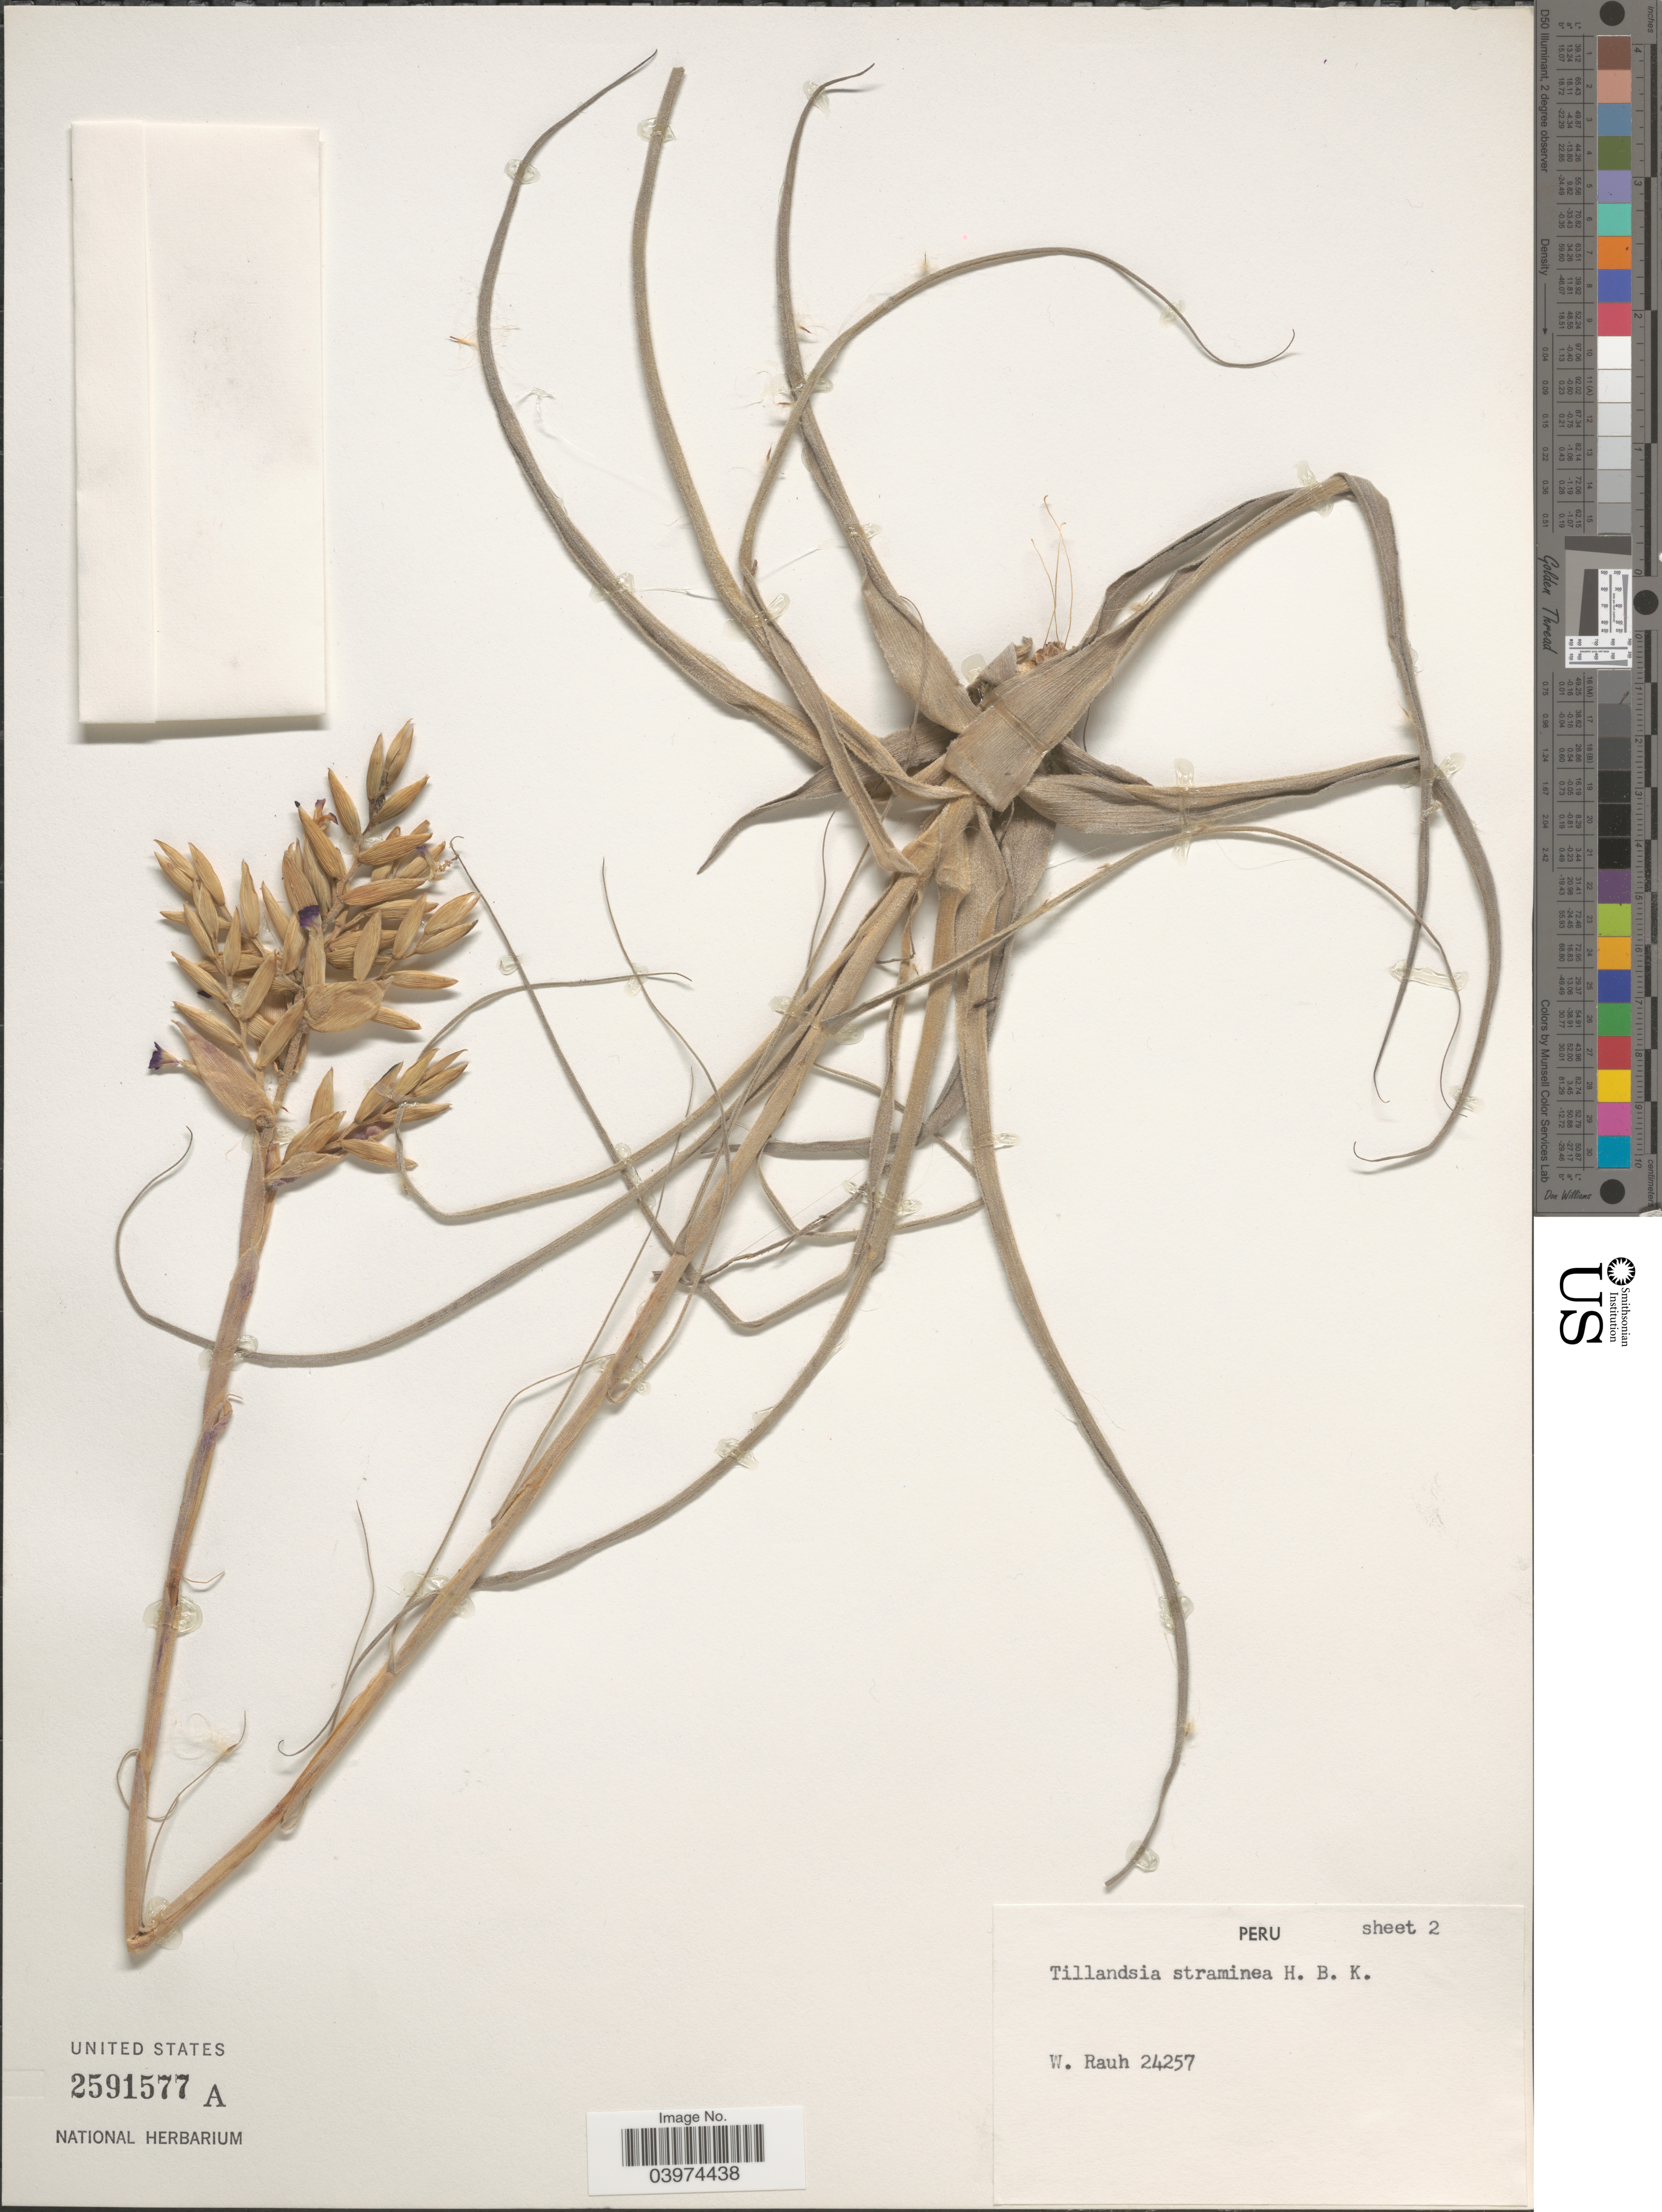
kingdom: Plantae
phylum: Tracheophyta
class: Liliopsida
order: Poales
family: Bromeliaceae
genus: Tillandsia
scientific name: Tillandsia straminea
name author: Kunth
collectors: W. Rauh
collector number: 24257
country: Peru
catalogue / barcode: US 2591577A